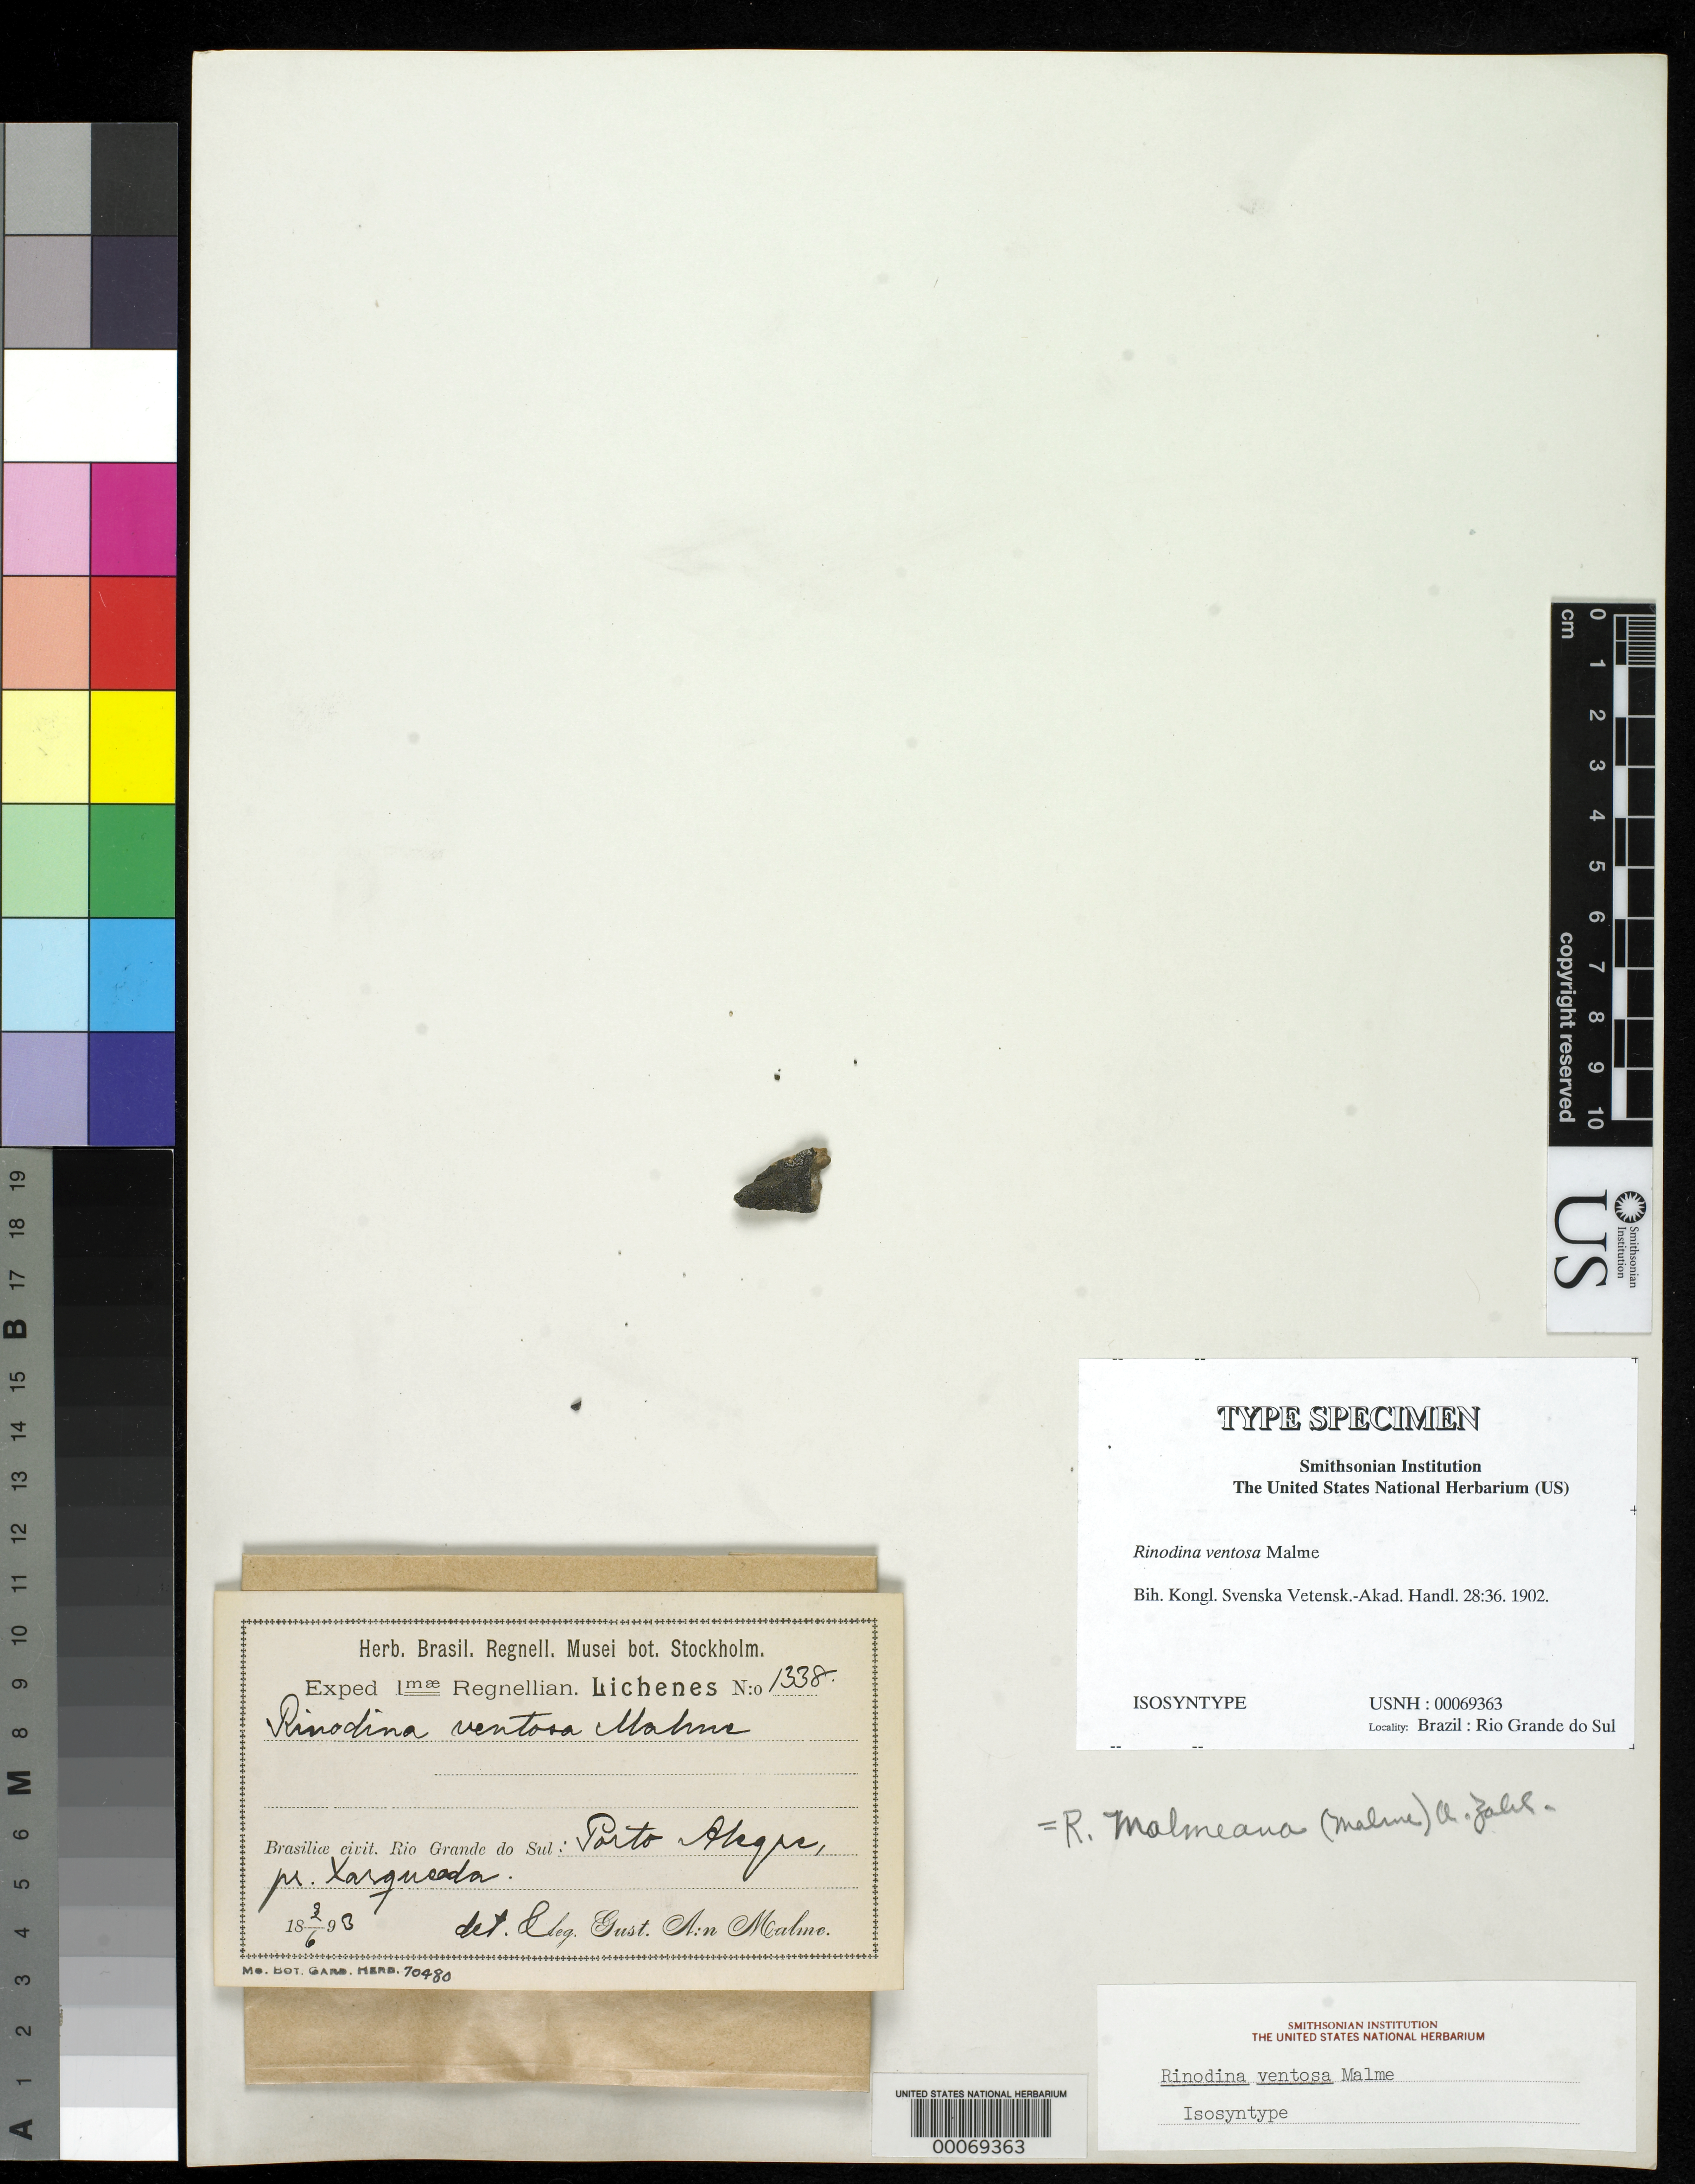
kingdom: Fungi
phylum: Ascomycota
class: Lecanoromycetes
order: Caliciales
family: Physciaceae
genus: Rinodina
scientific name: Rinodina ventosa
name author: Malme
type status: Isosyntype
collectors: G. O. A. Malme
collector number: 1338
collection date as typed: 02 Jun 1893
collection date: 1893-06-02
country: Brazil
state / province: Rio Grande do Sul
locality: Porto Alegre, near Xarqueada.